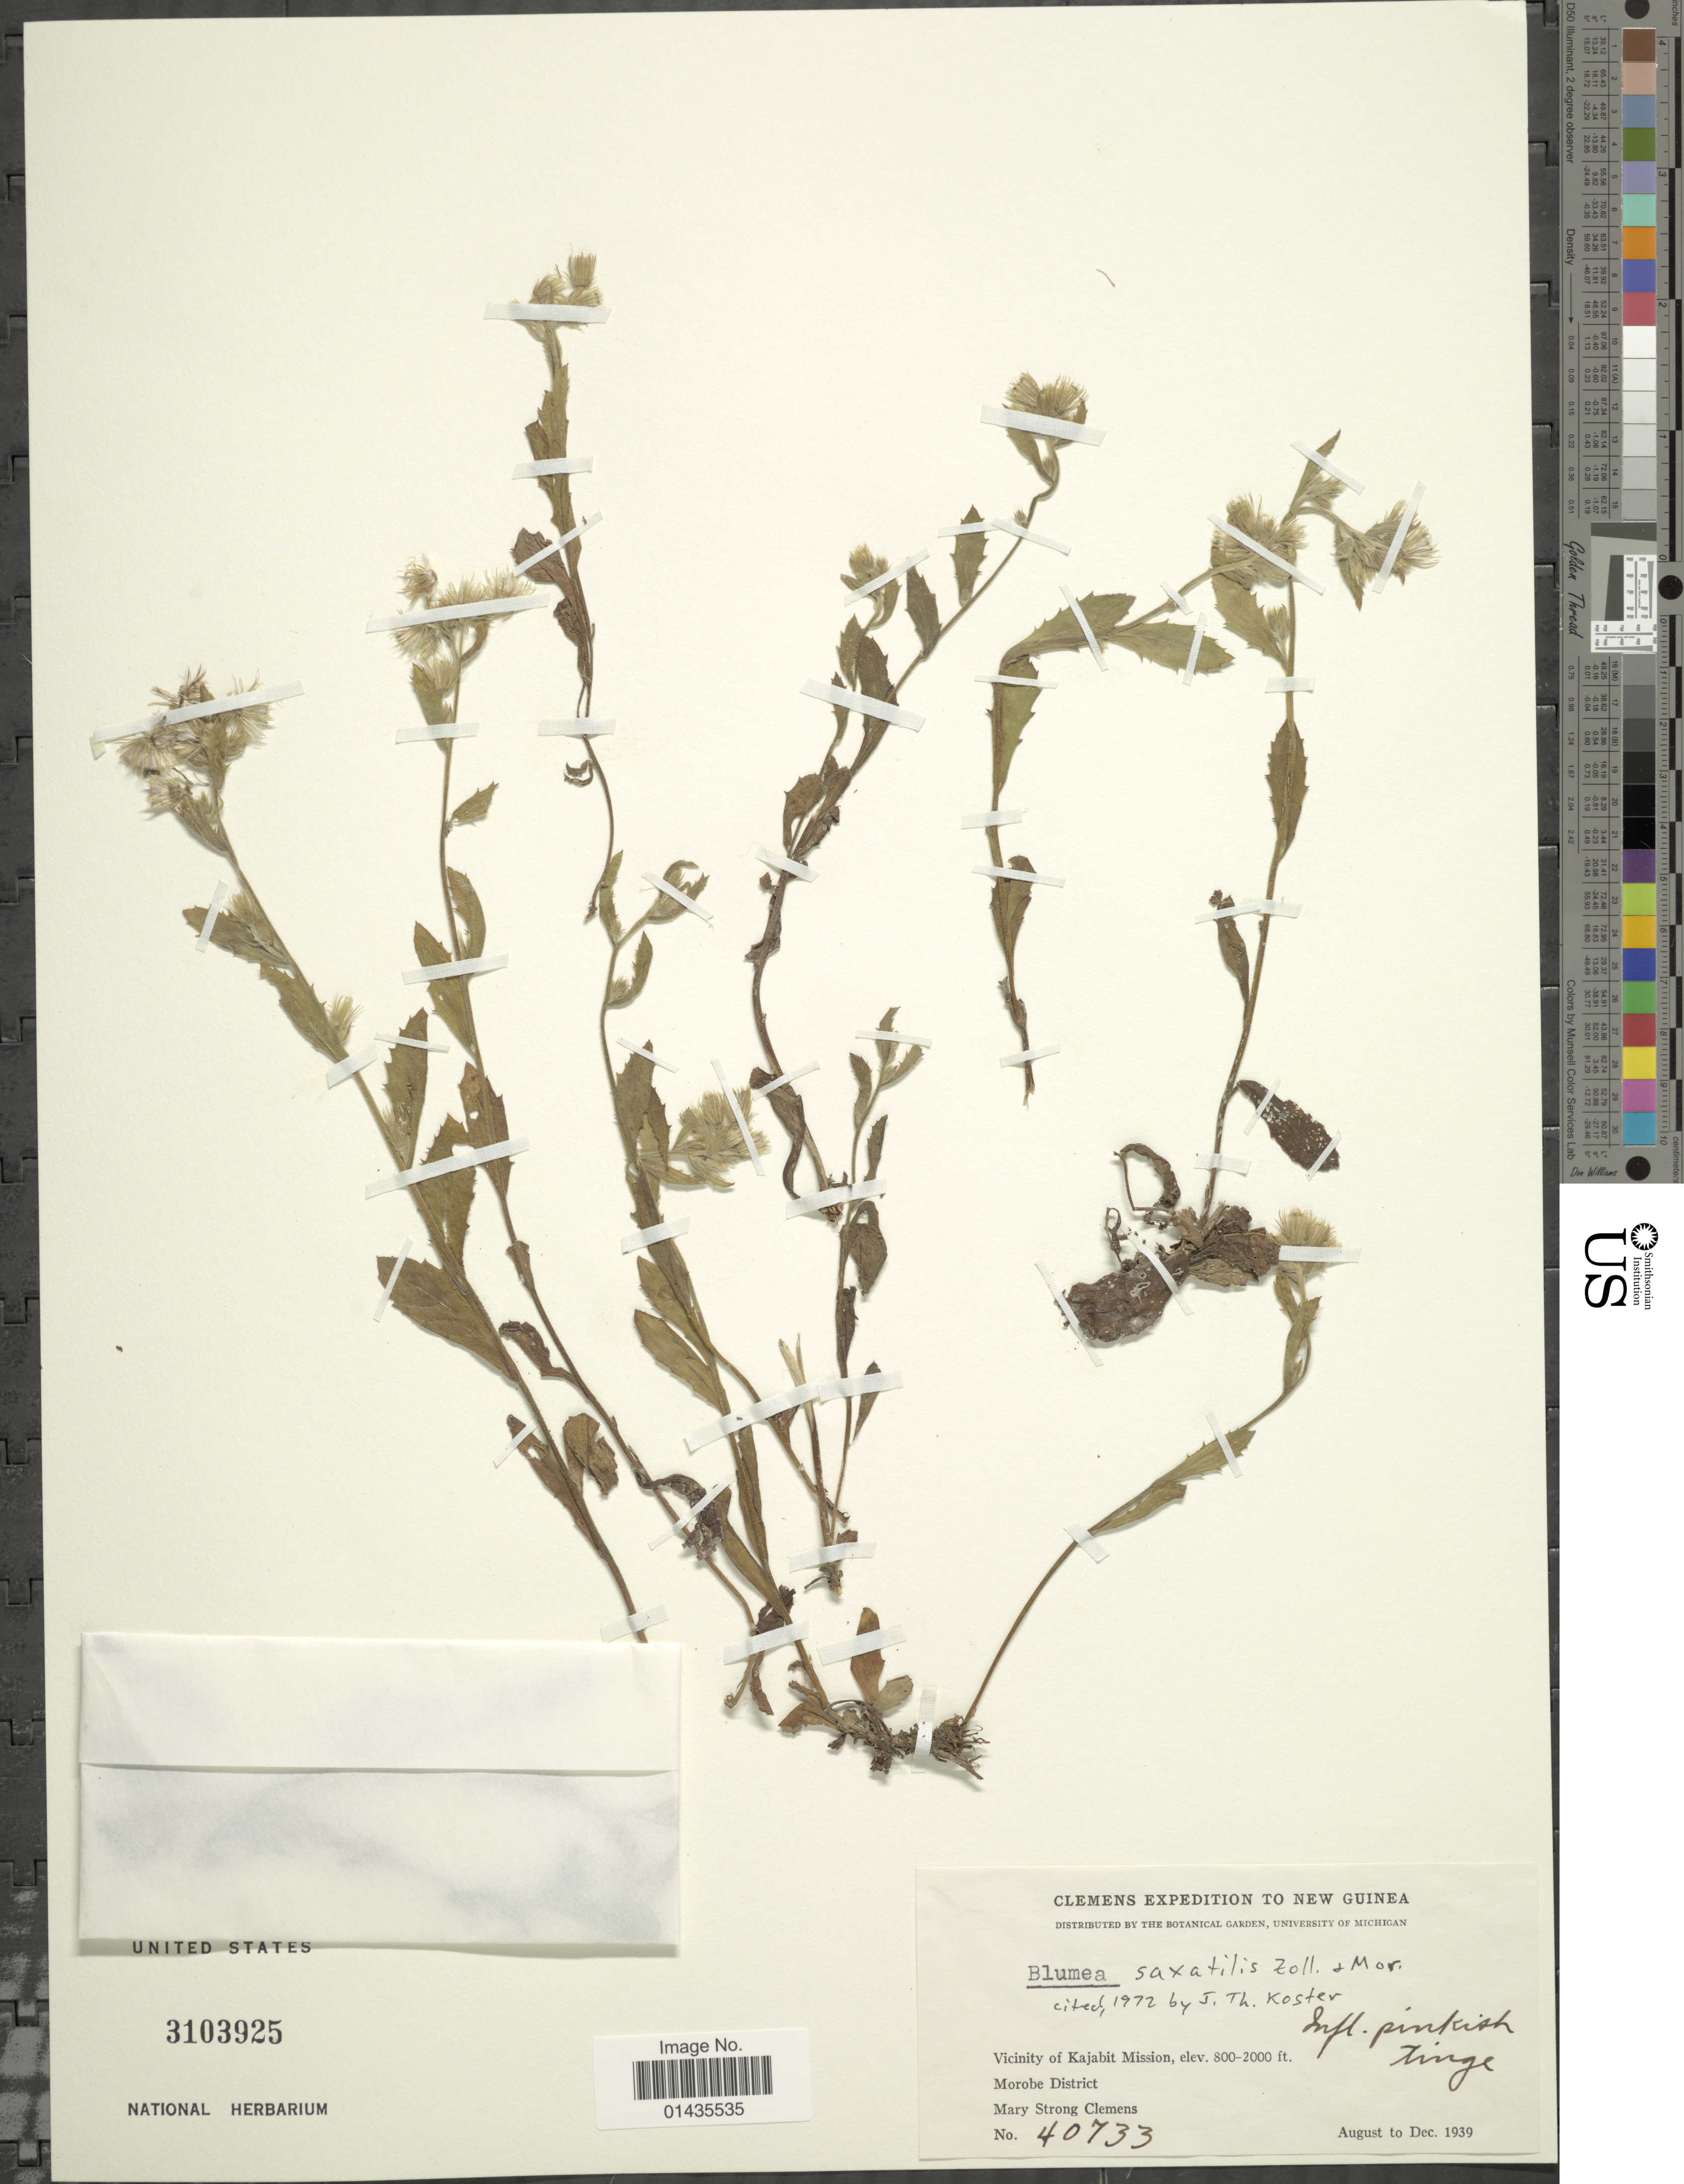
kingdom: Plantae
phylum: Tracheophyta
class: Magnoliopsida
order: Asterales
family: Asteraceae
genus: Blumea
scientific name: Blumea saxatilis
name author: Zoll. & Moritzi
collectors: M. S. Clemens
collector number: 40733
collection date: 1939-08/1939-12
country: Papua New Guinea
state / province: Morobe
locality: New Guinea, Vicinity of Kajabit Mission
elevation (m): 244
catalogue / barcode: US 3103925